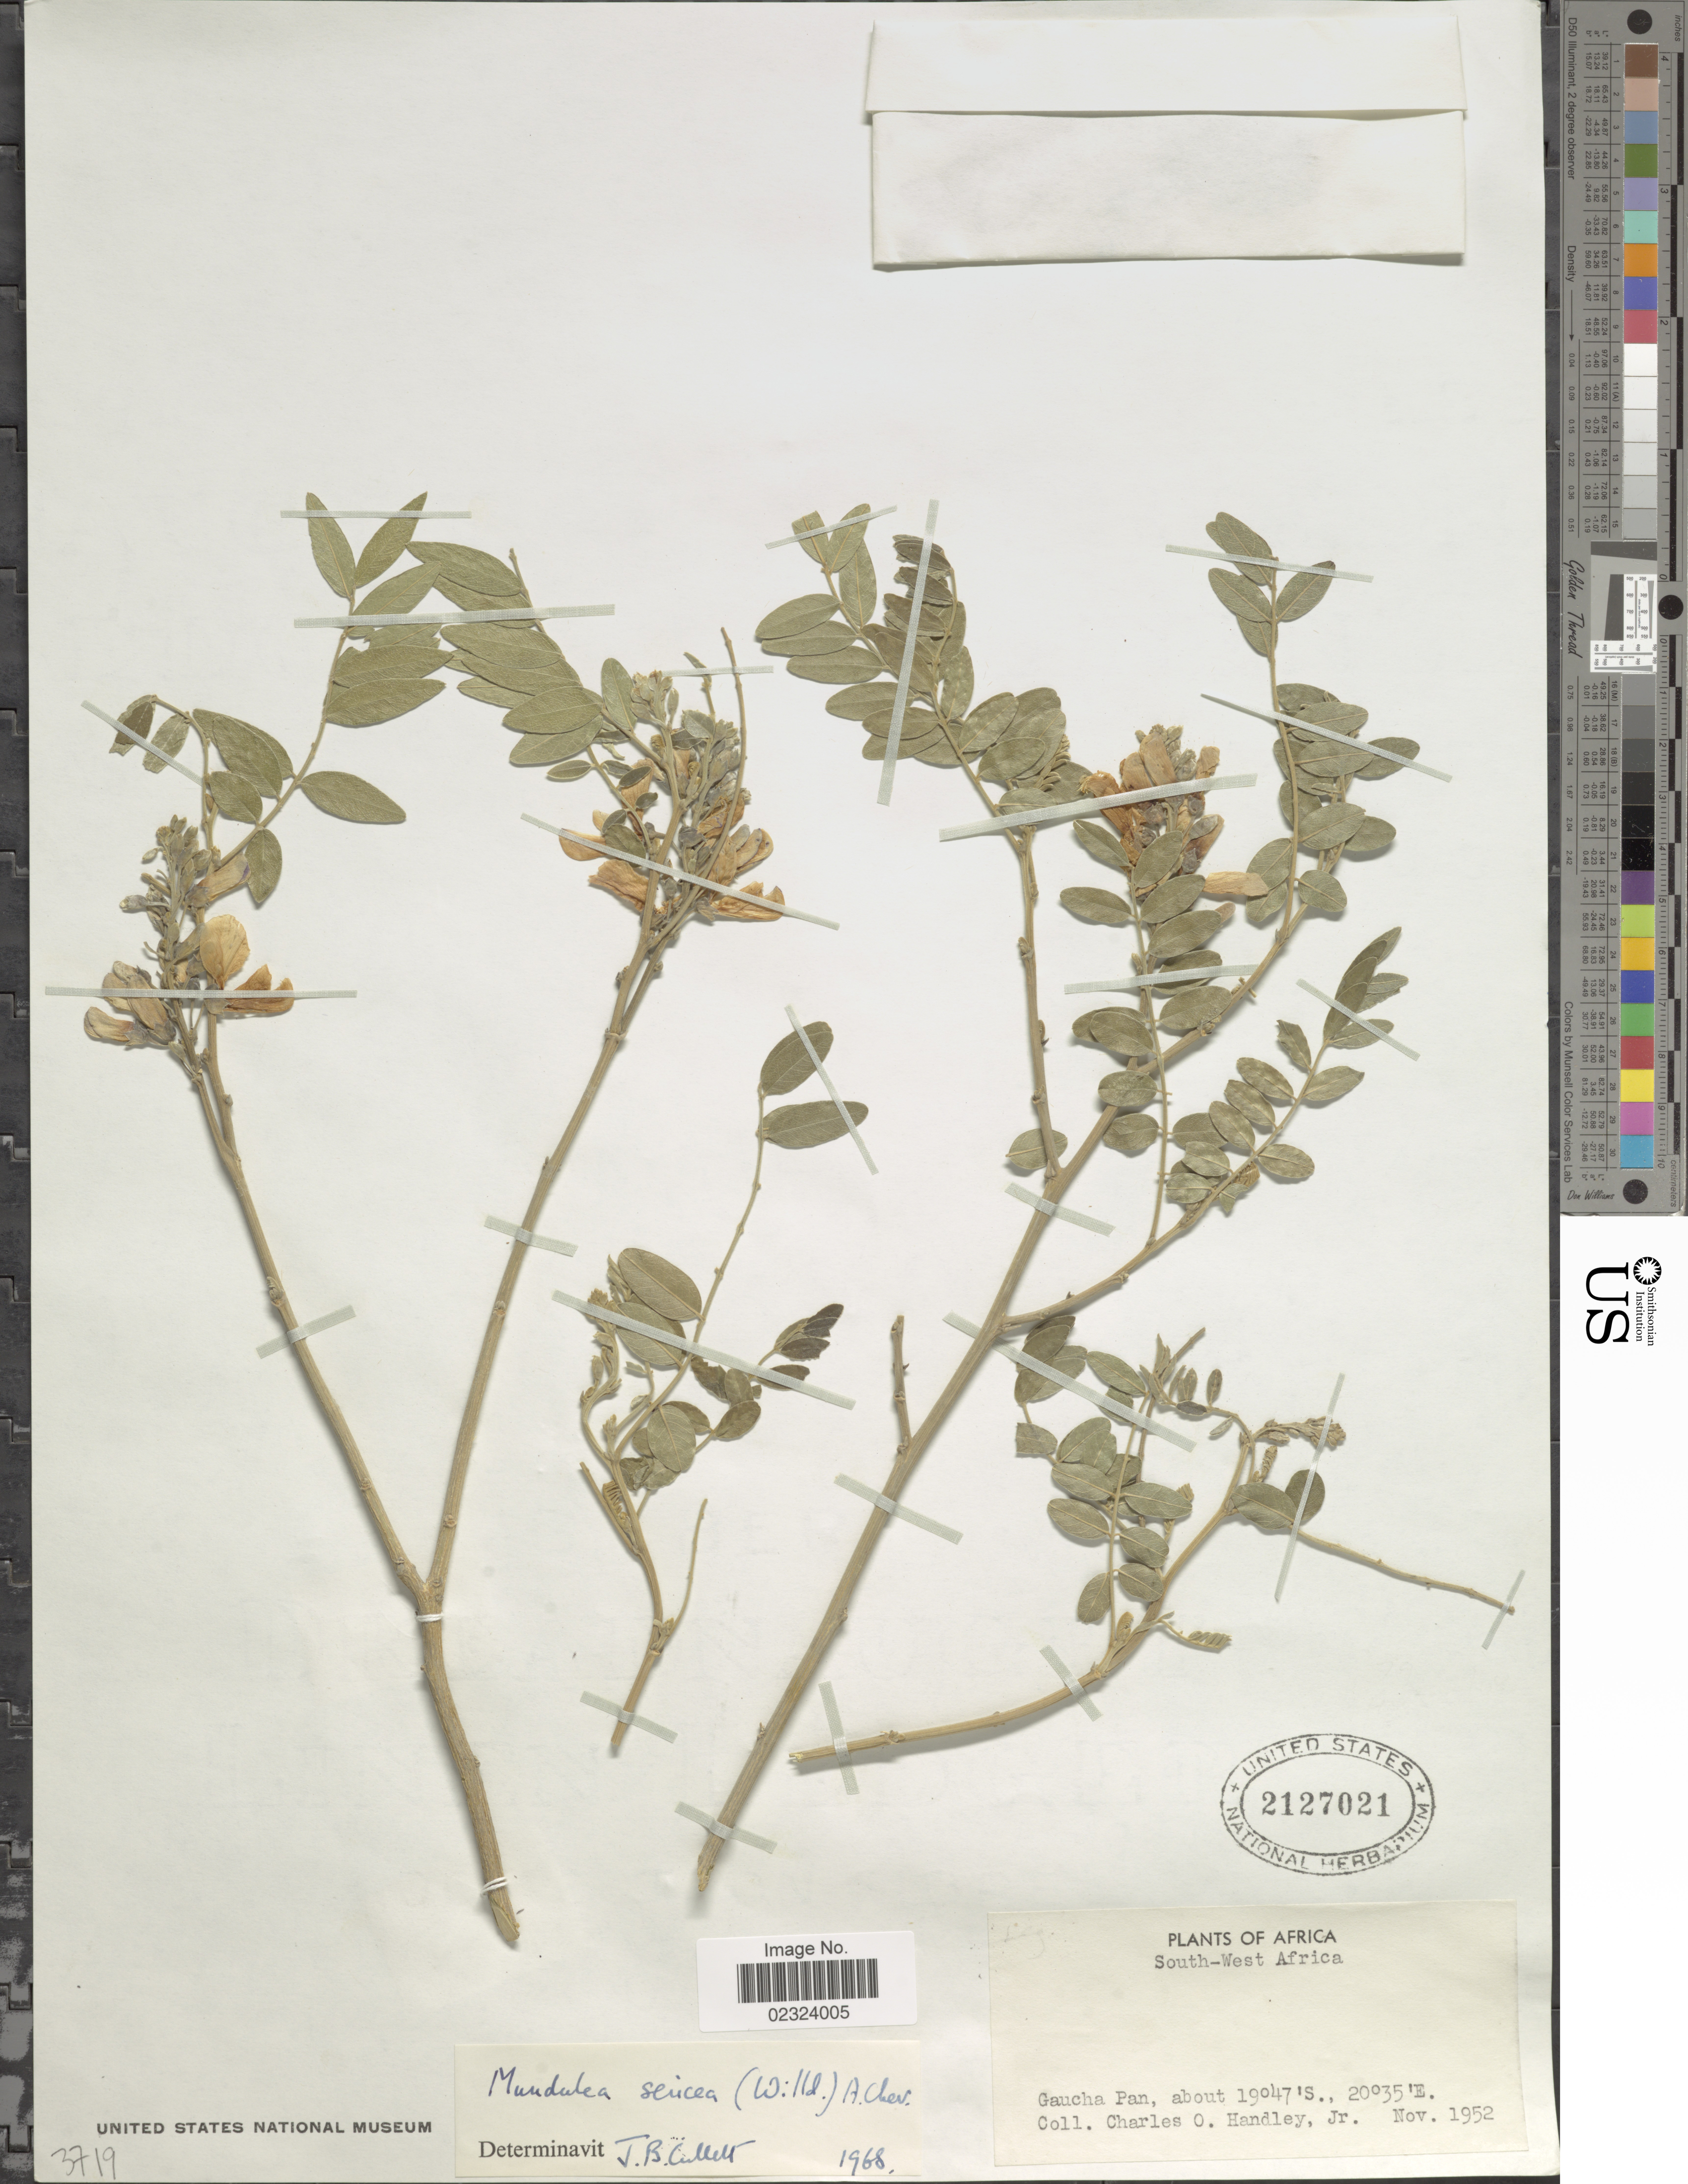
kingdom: Plantae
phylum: Tracheophyta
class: Magnoliopsida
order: Fabales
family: Fabaceae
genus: Mundulea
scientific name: Mundulea sericea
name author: (Willd.) A. Chev.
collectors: C. Handley Jr.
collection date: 1952-11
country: Namibia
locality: Africa. South-West Africa. Guacha Pan.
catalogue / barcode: US 2127021